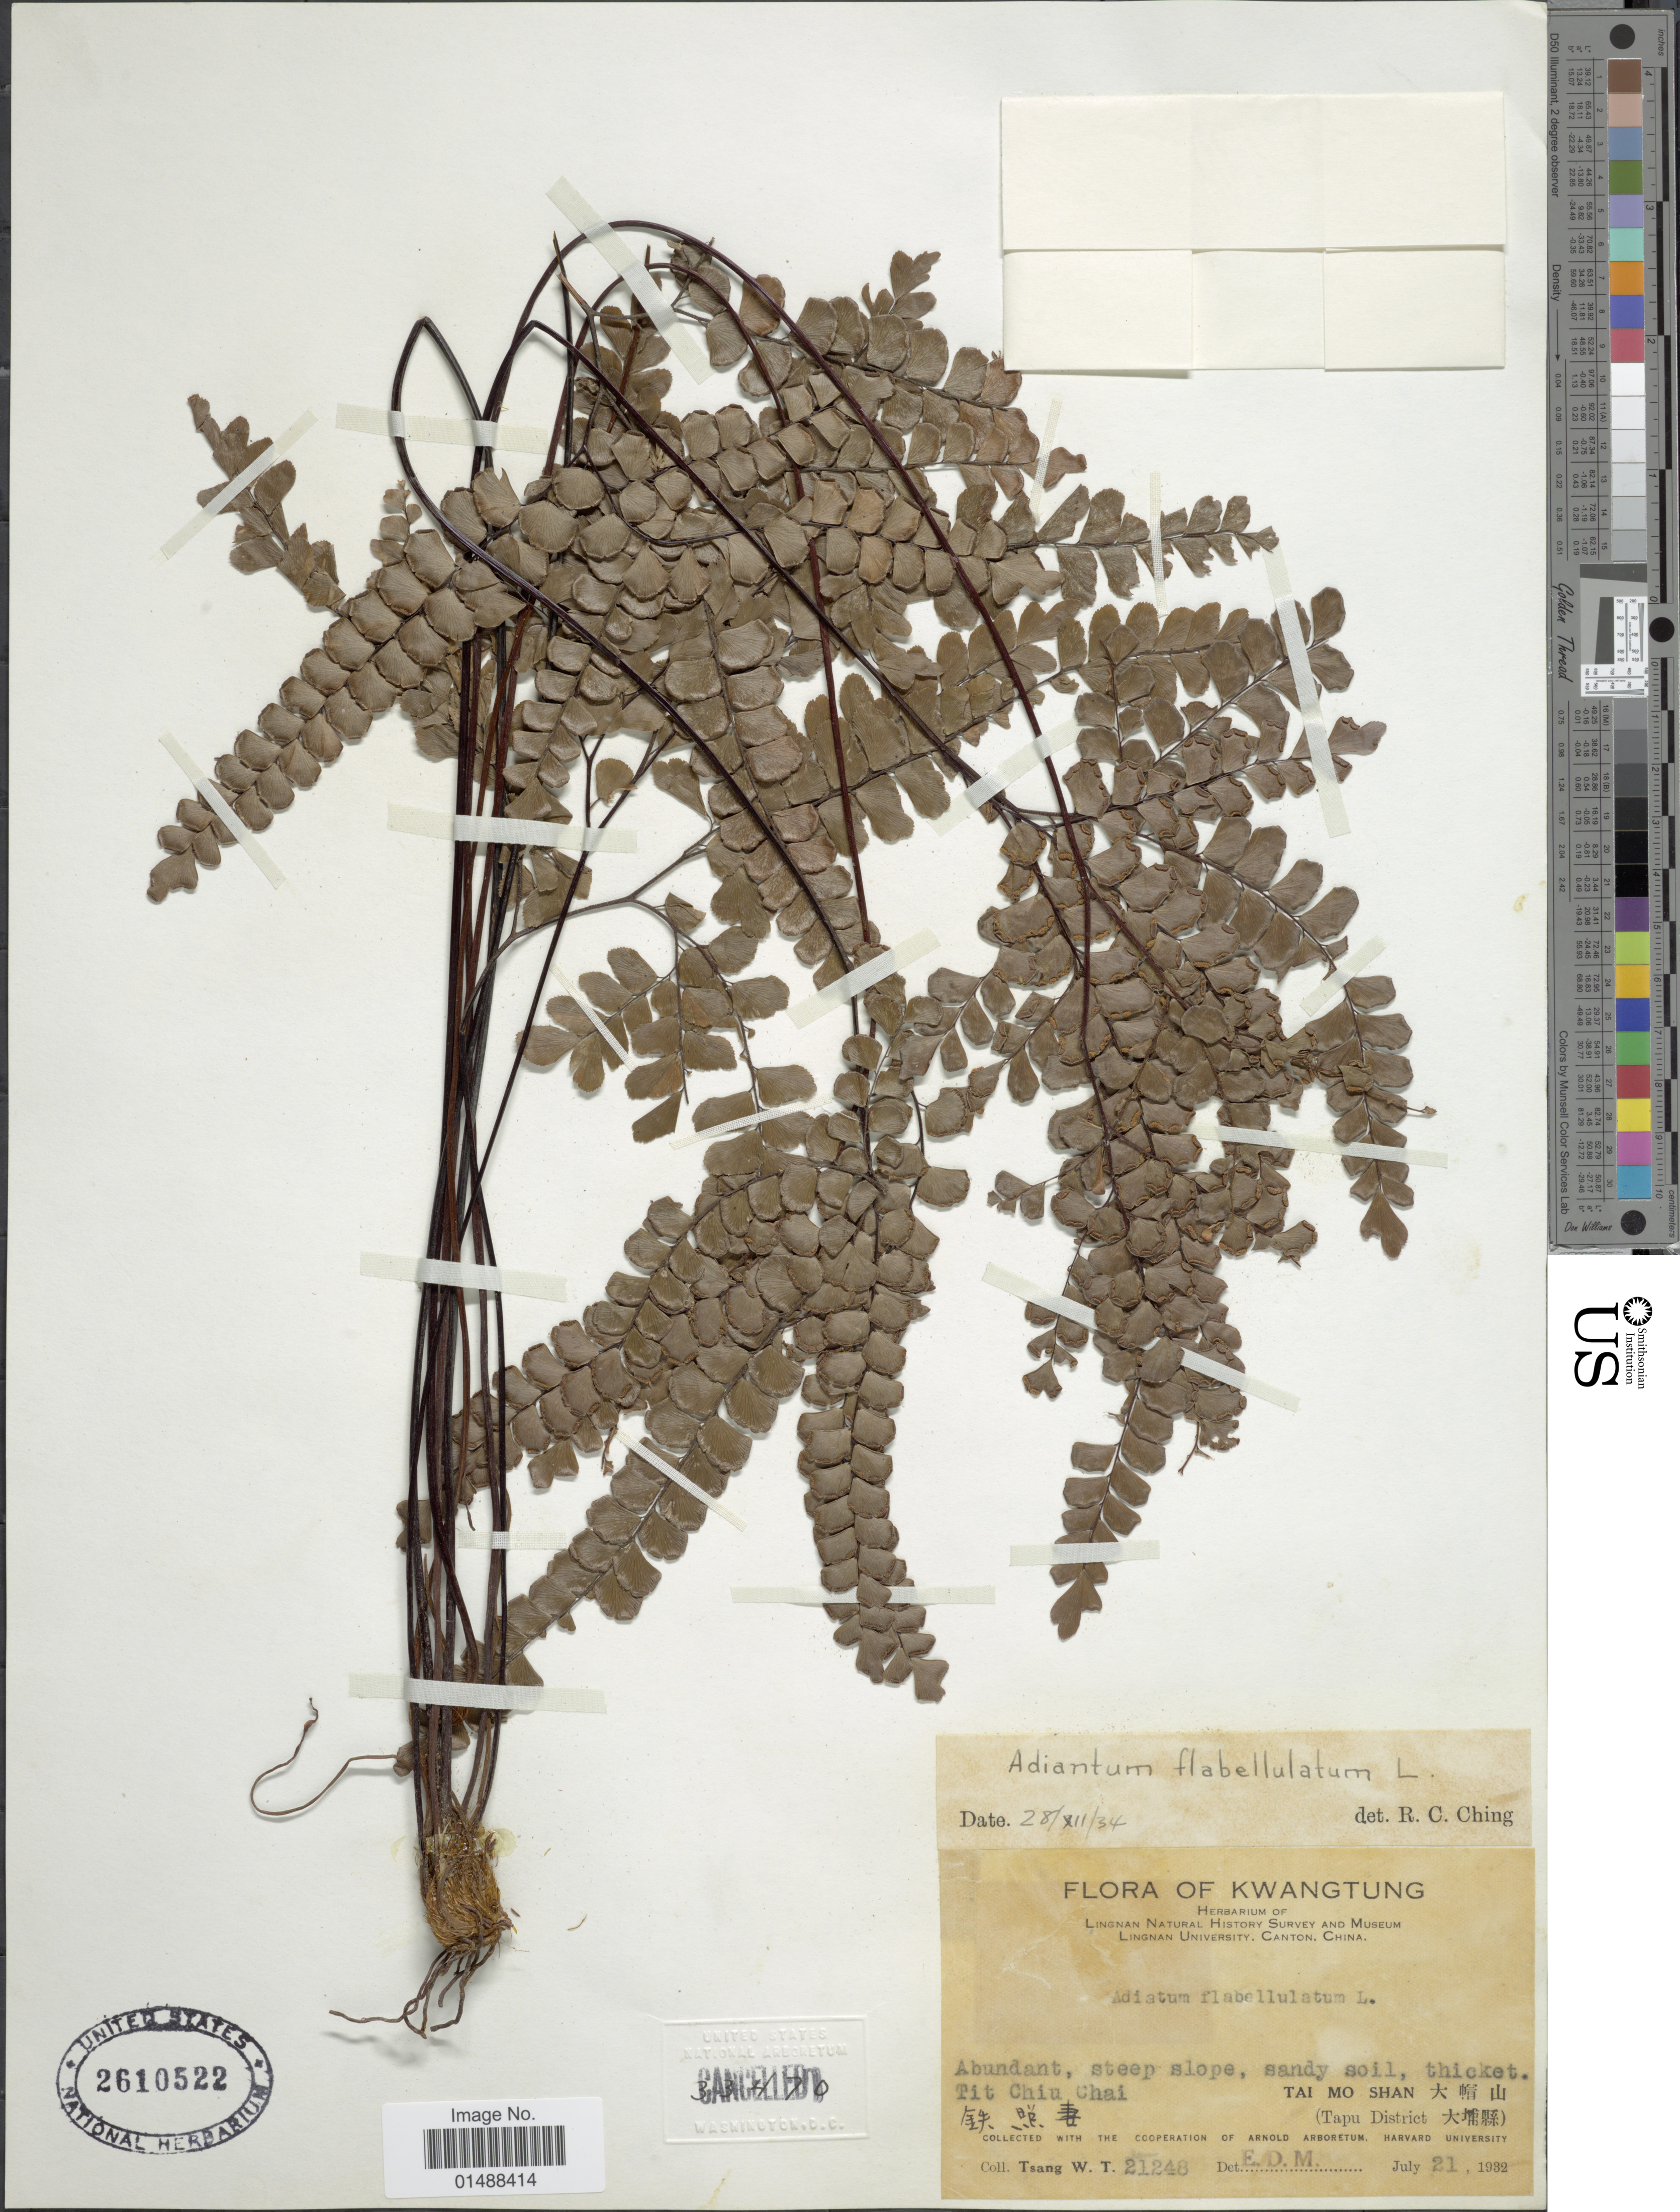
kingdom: Plantae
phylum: Tracheophyta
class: Polypodiopsida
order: Polypodiales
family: Pteridaceae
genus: Adiantum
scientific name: Adiantum flabellulatum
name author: L.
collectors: W. T. Tsang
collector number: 21248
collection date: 1932-07-21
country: China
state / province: Guangdong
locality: Kwatung,Tit Chiu Chai, Tai Mo Shan (Tapu District).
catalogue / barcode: US 2610522